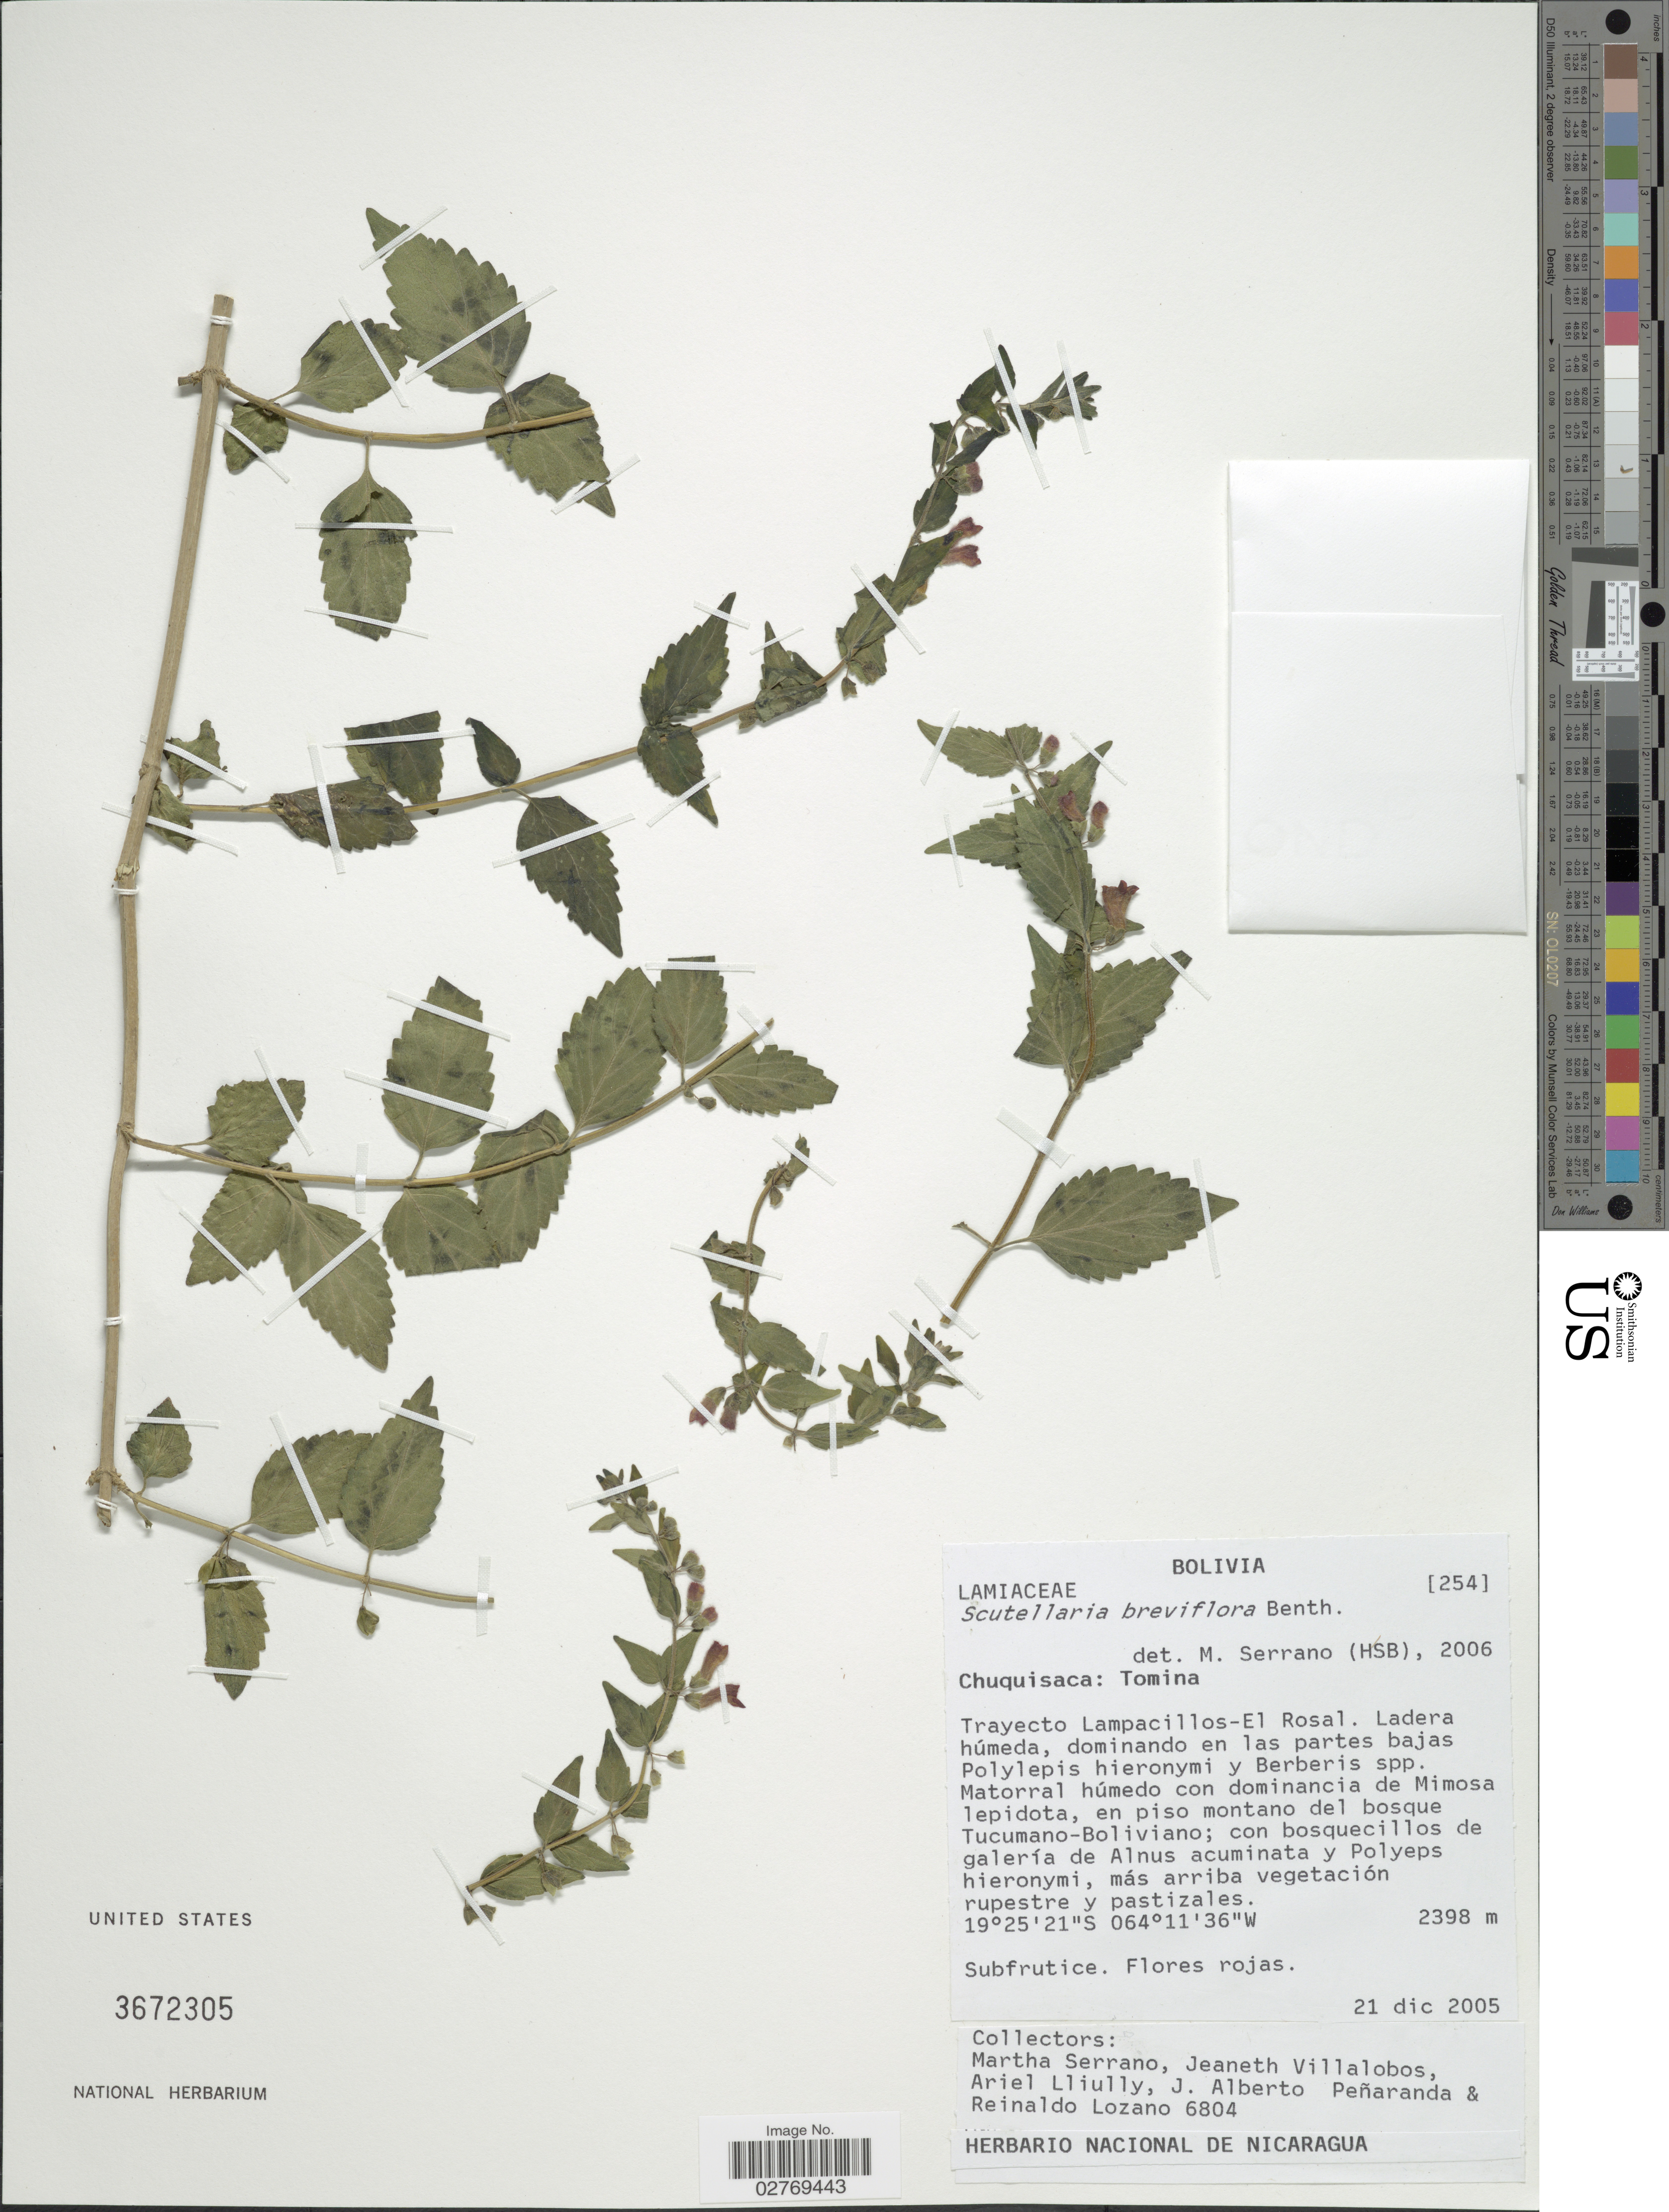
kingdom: Plantae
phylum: Tracheophyta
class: Magnoliopsida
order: Lamiales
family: Lamiaceae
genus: Scutellaria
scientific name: Scutellaria breviflora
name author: Benth.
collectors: M. Serrano, J. Villalobos, A. Lliully, J. Penaranda & R. Lozano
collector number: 6804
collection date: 2005-12-21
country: Bolivia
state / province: Chuquisaca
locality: Tomina, Trayecto Lampacillos-El Rosal. Ladera húmeda, dominando en las partes bajas Polylepis hieronymi y Berberis spp. Matorral húmedo con dominancia de Mimosa lepidota, en piso montano del bosque Tucumano-Boliviano.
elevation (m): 2398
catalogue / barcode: US 3672305